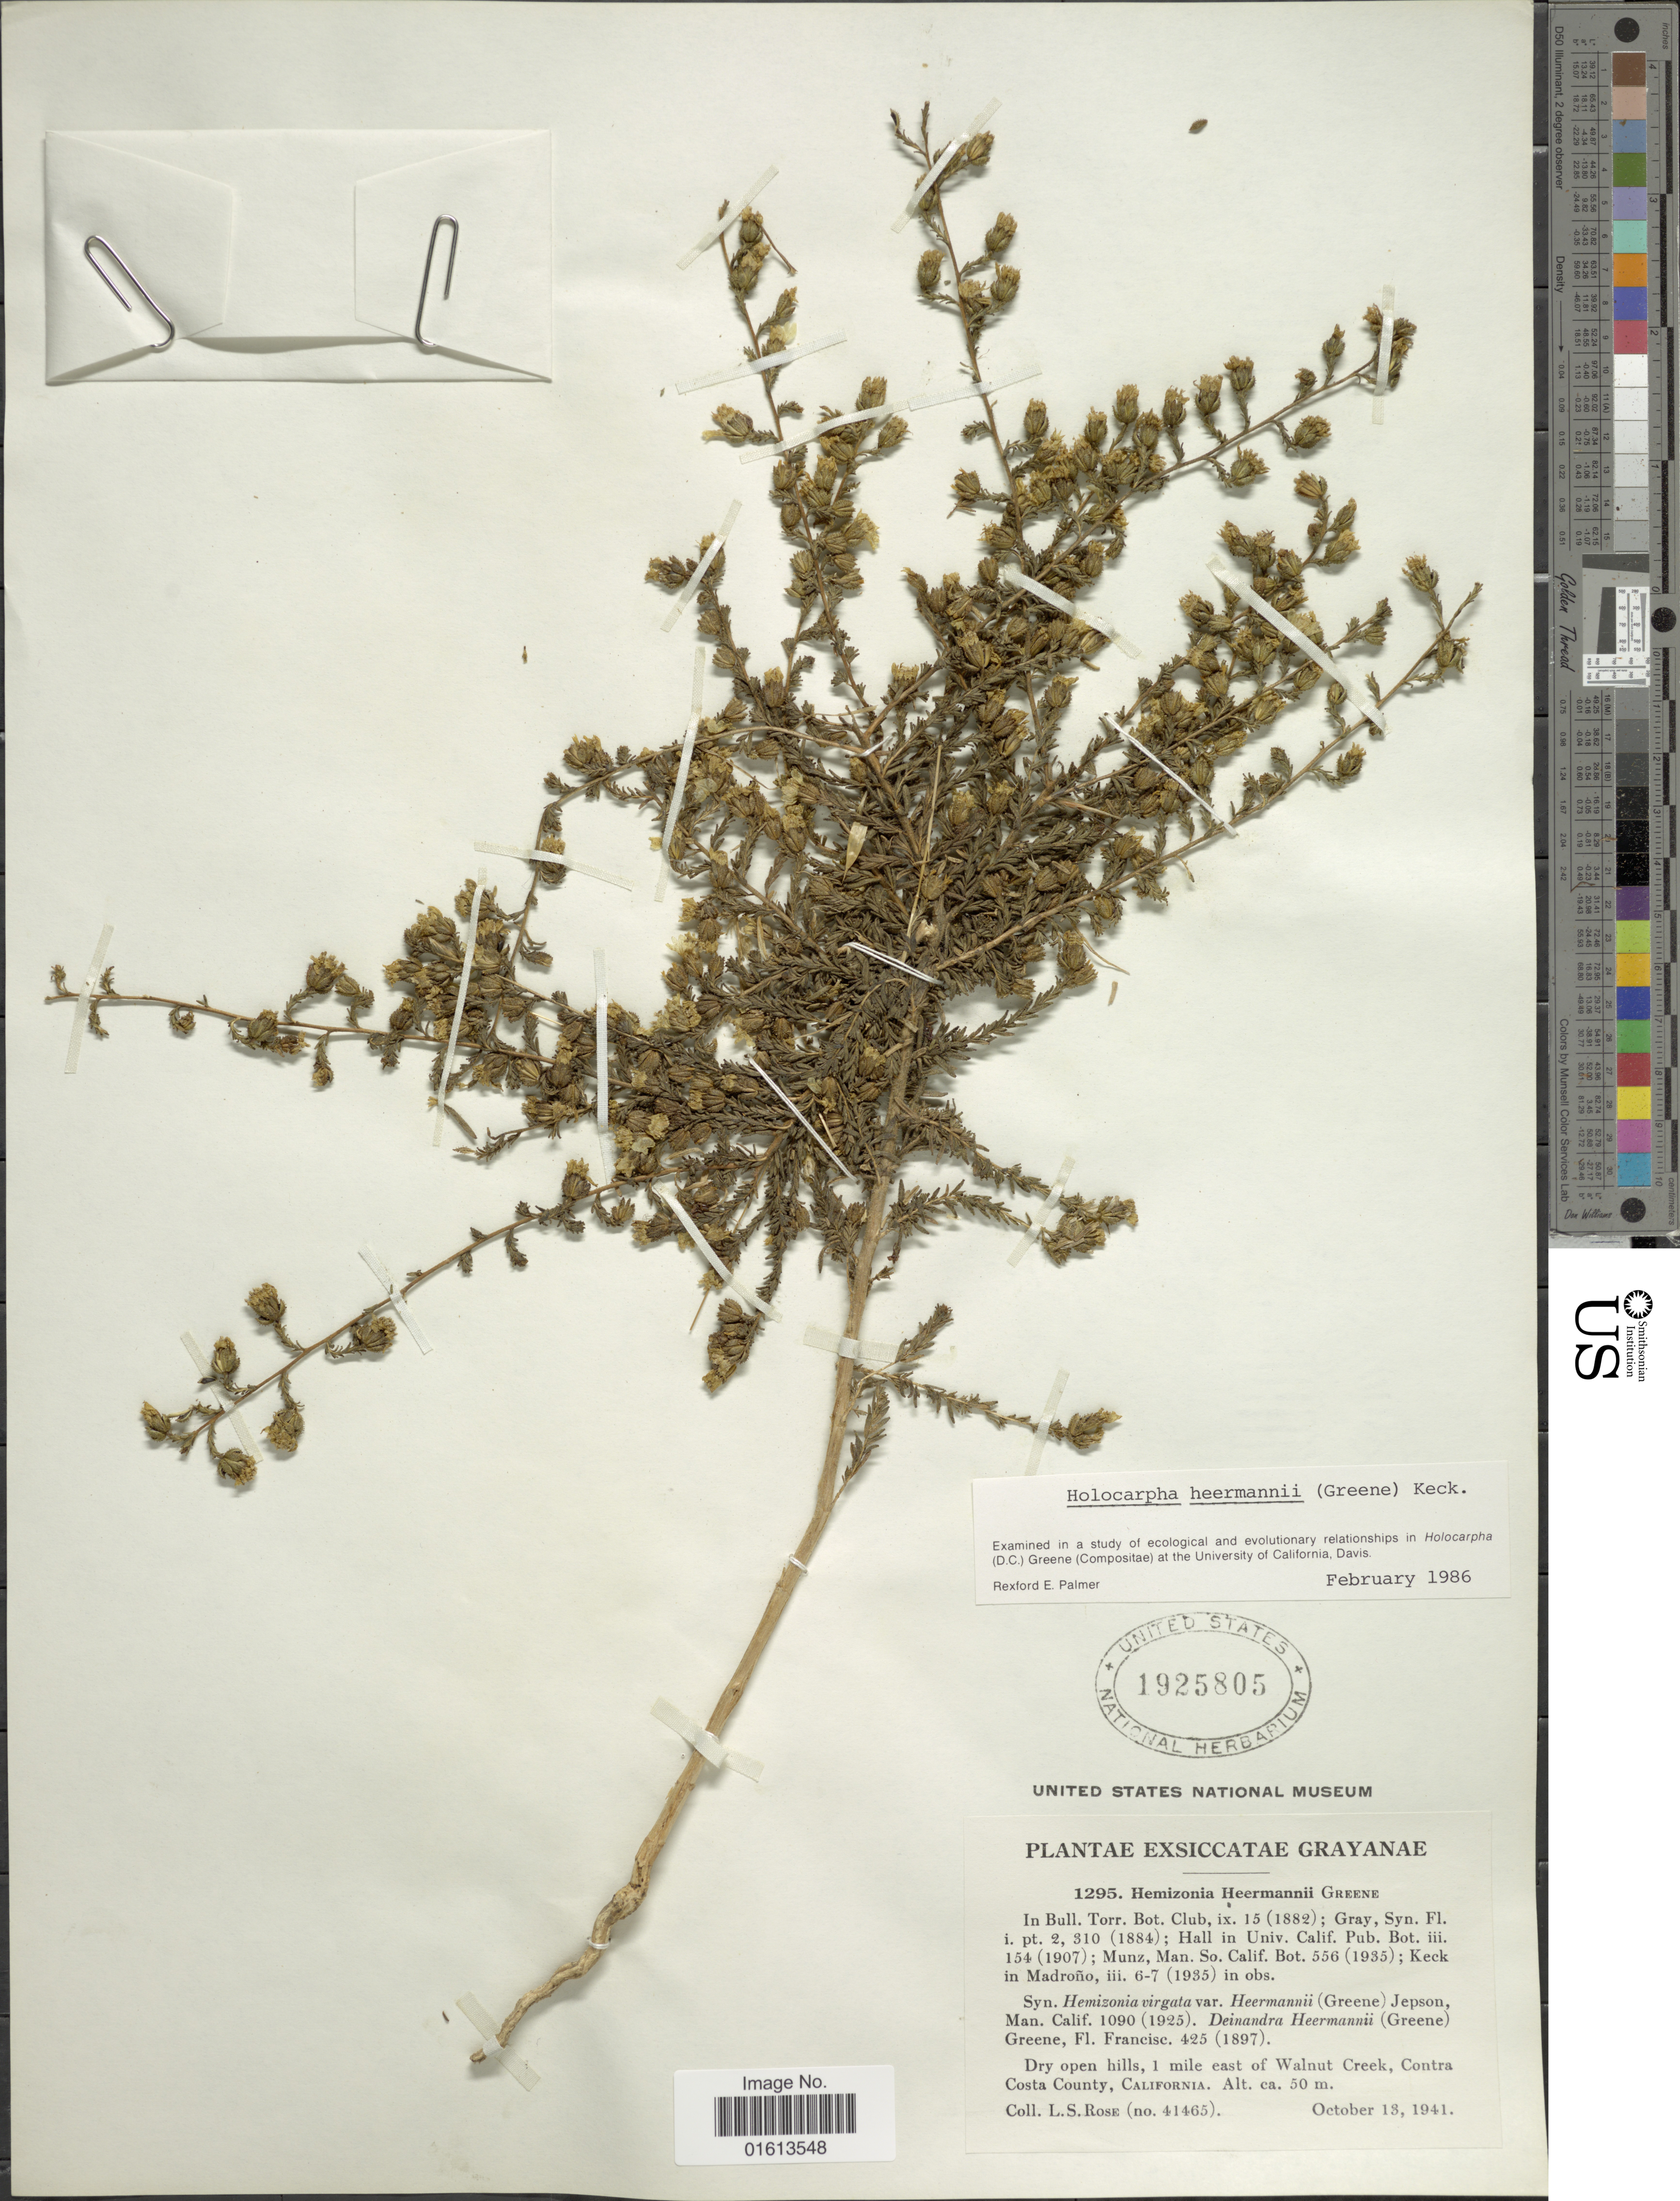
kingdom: Plantae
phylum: Tracheophyta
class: Magnoliopsida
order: Asterales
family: Asteraceae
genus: Holocarpha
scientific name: Holocarpha heermannii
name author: (Greene) D.D. Keck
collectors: L. S. Rose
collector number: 41465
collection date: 1941-10-13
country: United States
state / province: California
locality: Grayanae. Dry open hills, 1 mile east of Walnut Creek, Contra Costa Country, California.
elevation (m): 50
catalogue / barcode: US 1925805